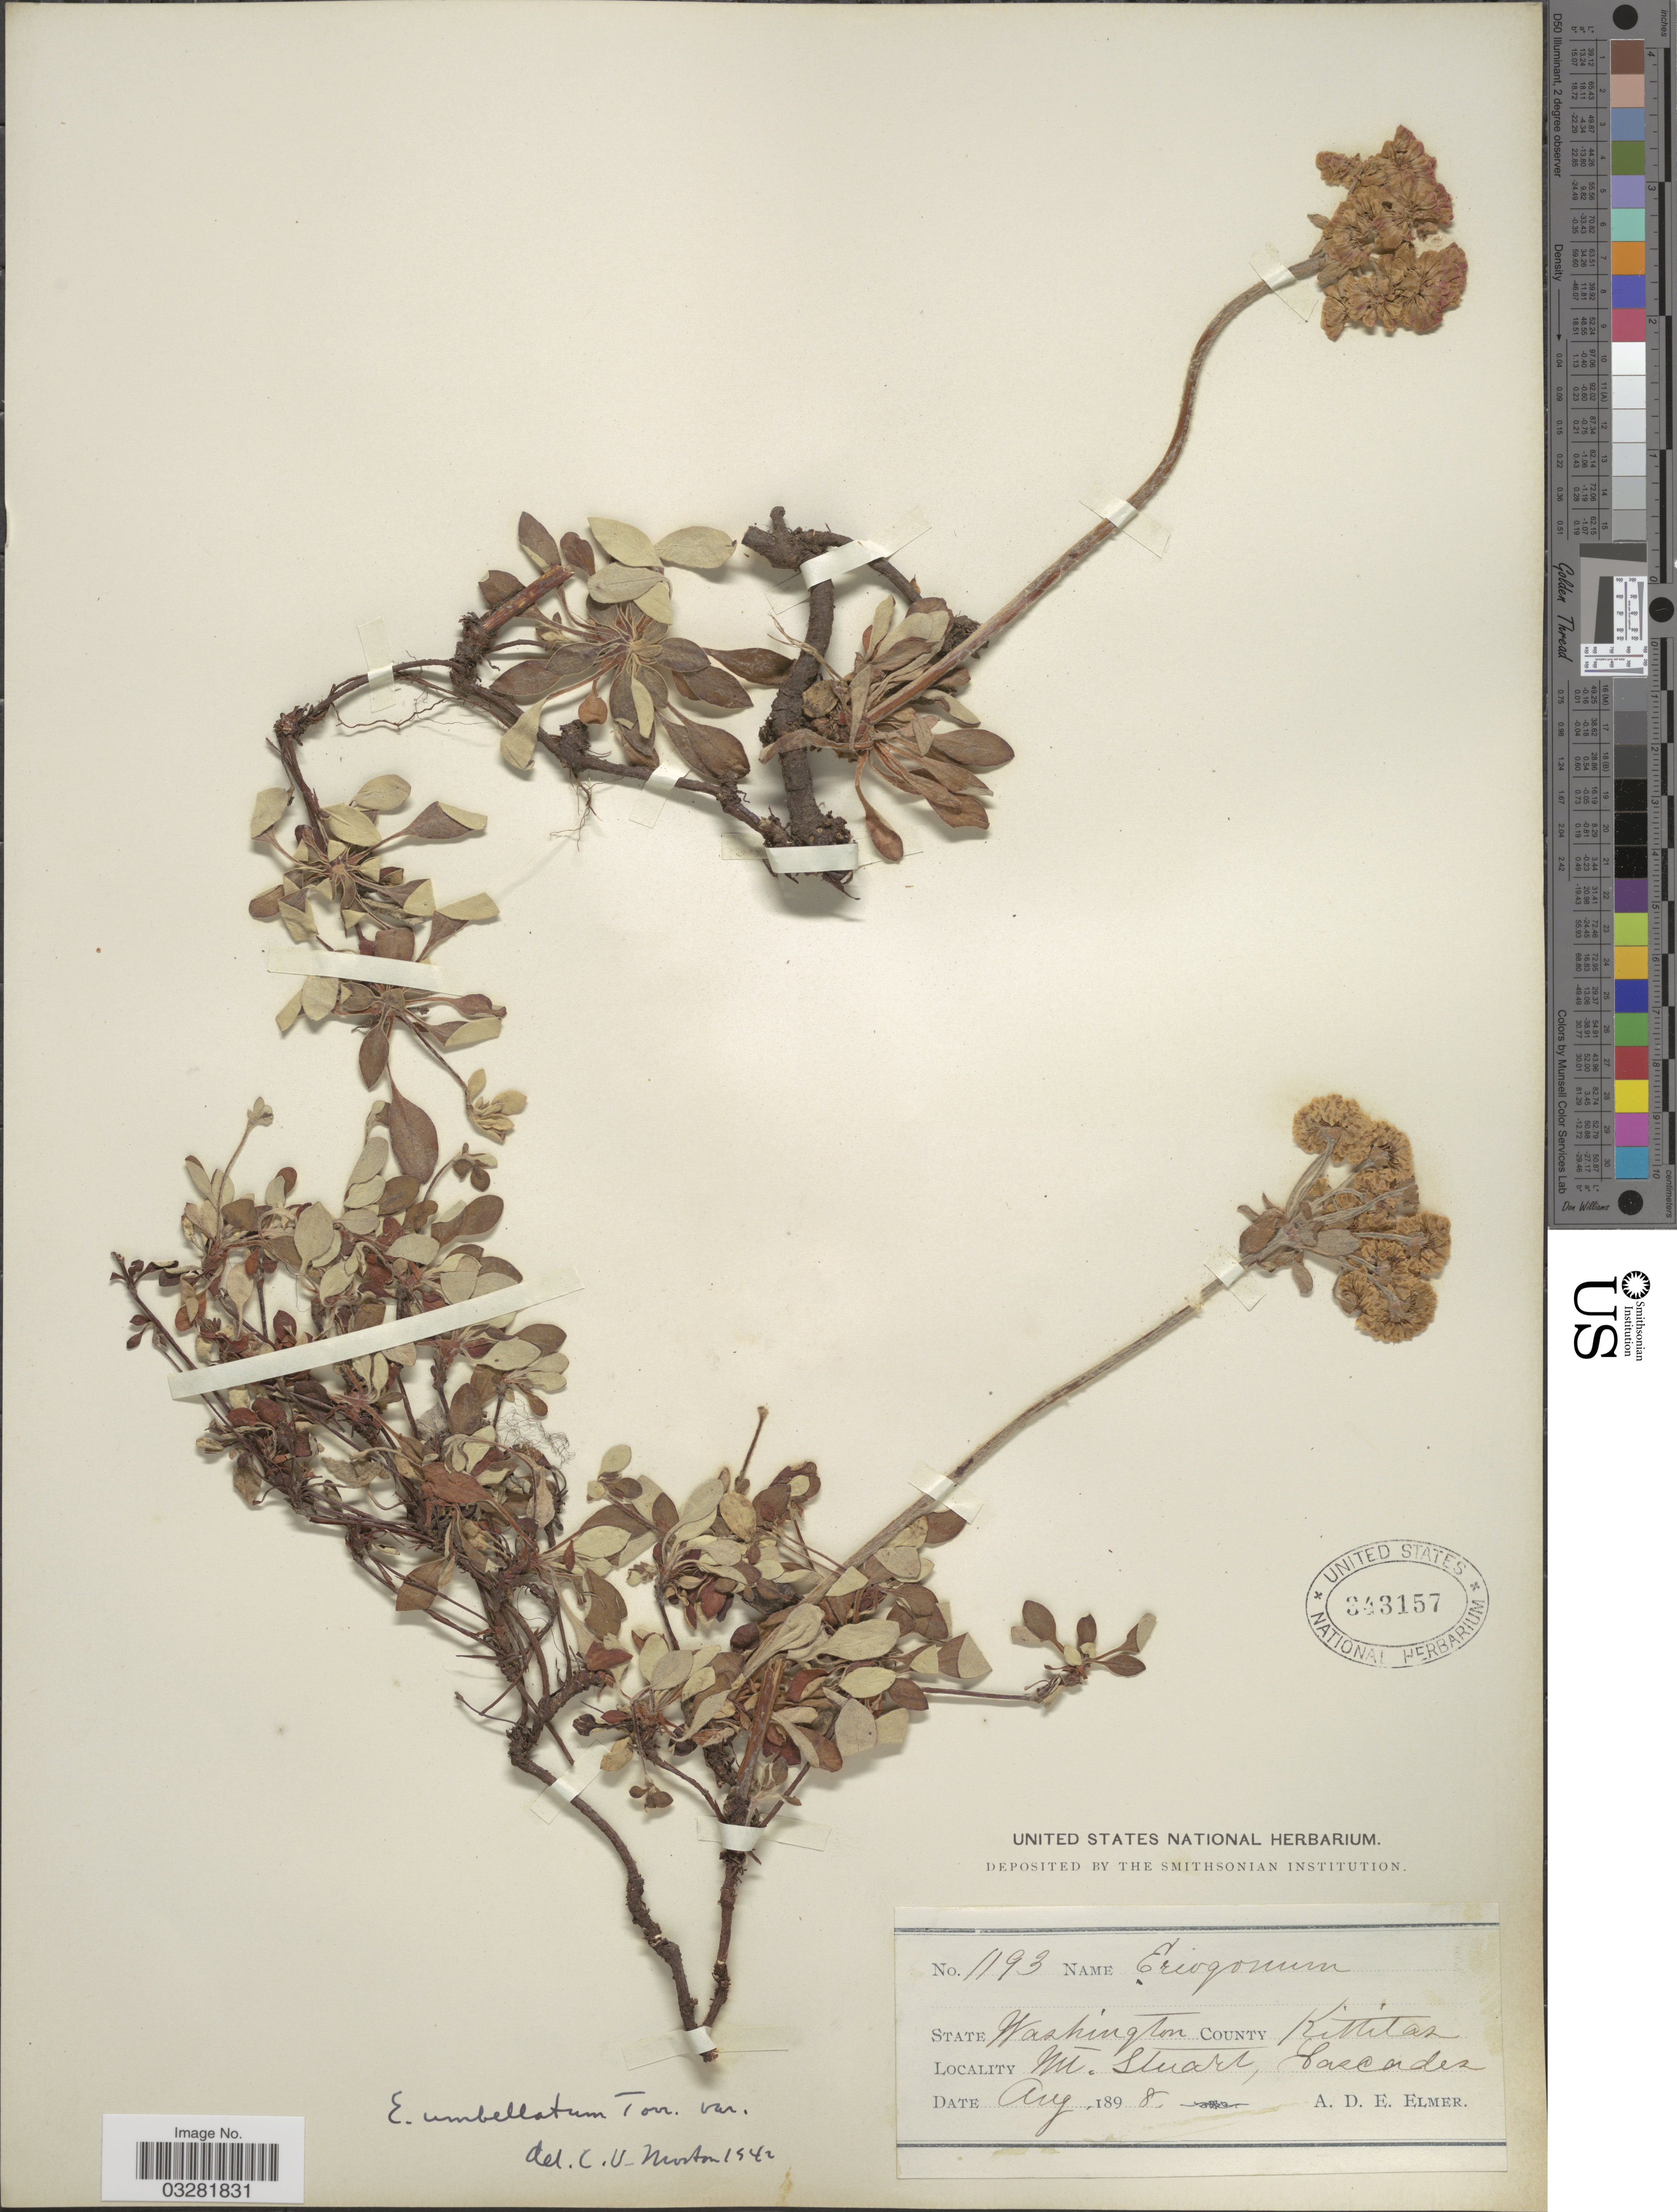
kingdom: Plantae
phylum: Tracheophyta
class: Magnoliopsida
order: Caryophyllales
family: Polygonaceae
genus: Eriogonum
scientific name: Eriogonum umbellatum var. subalpinum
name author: M.E. Jones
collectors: A. D. E. Elmer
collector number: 1193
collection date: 1898-08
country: United States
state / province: Washington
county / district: Kittitas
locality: County Kittitas. Mt. Stuart, Cascades.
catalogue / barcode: US 343157